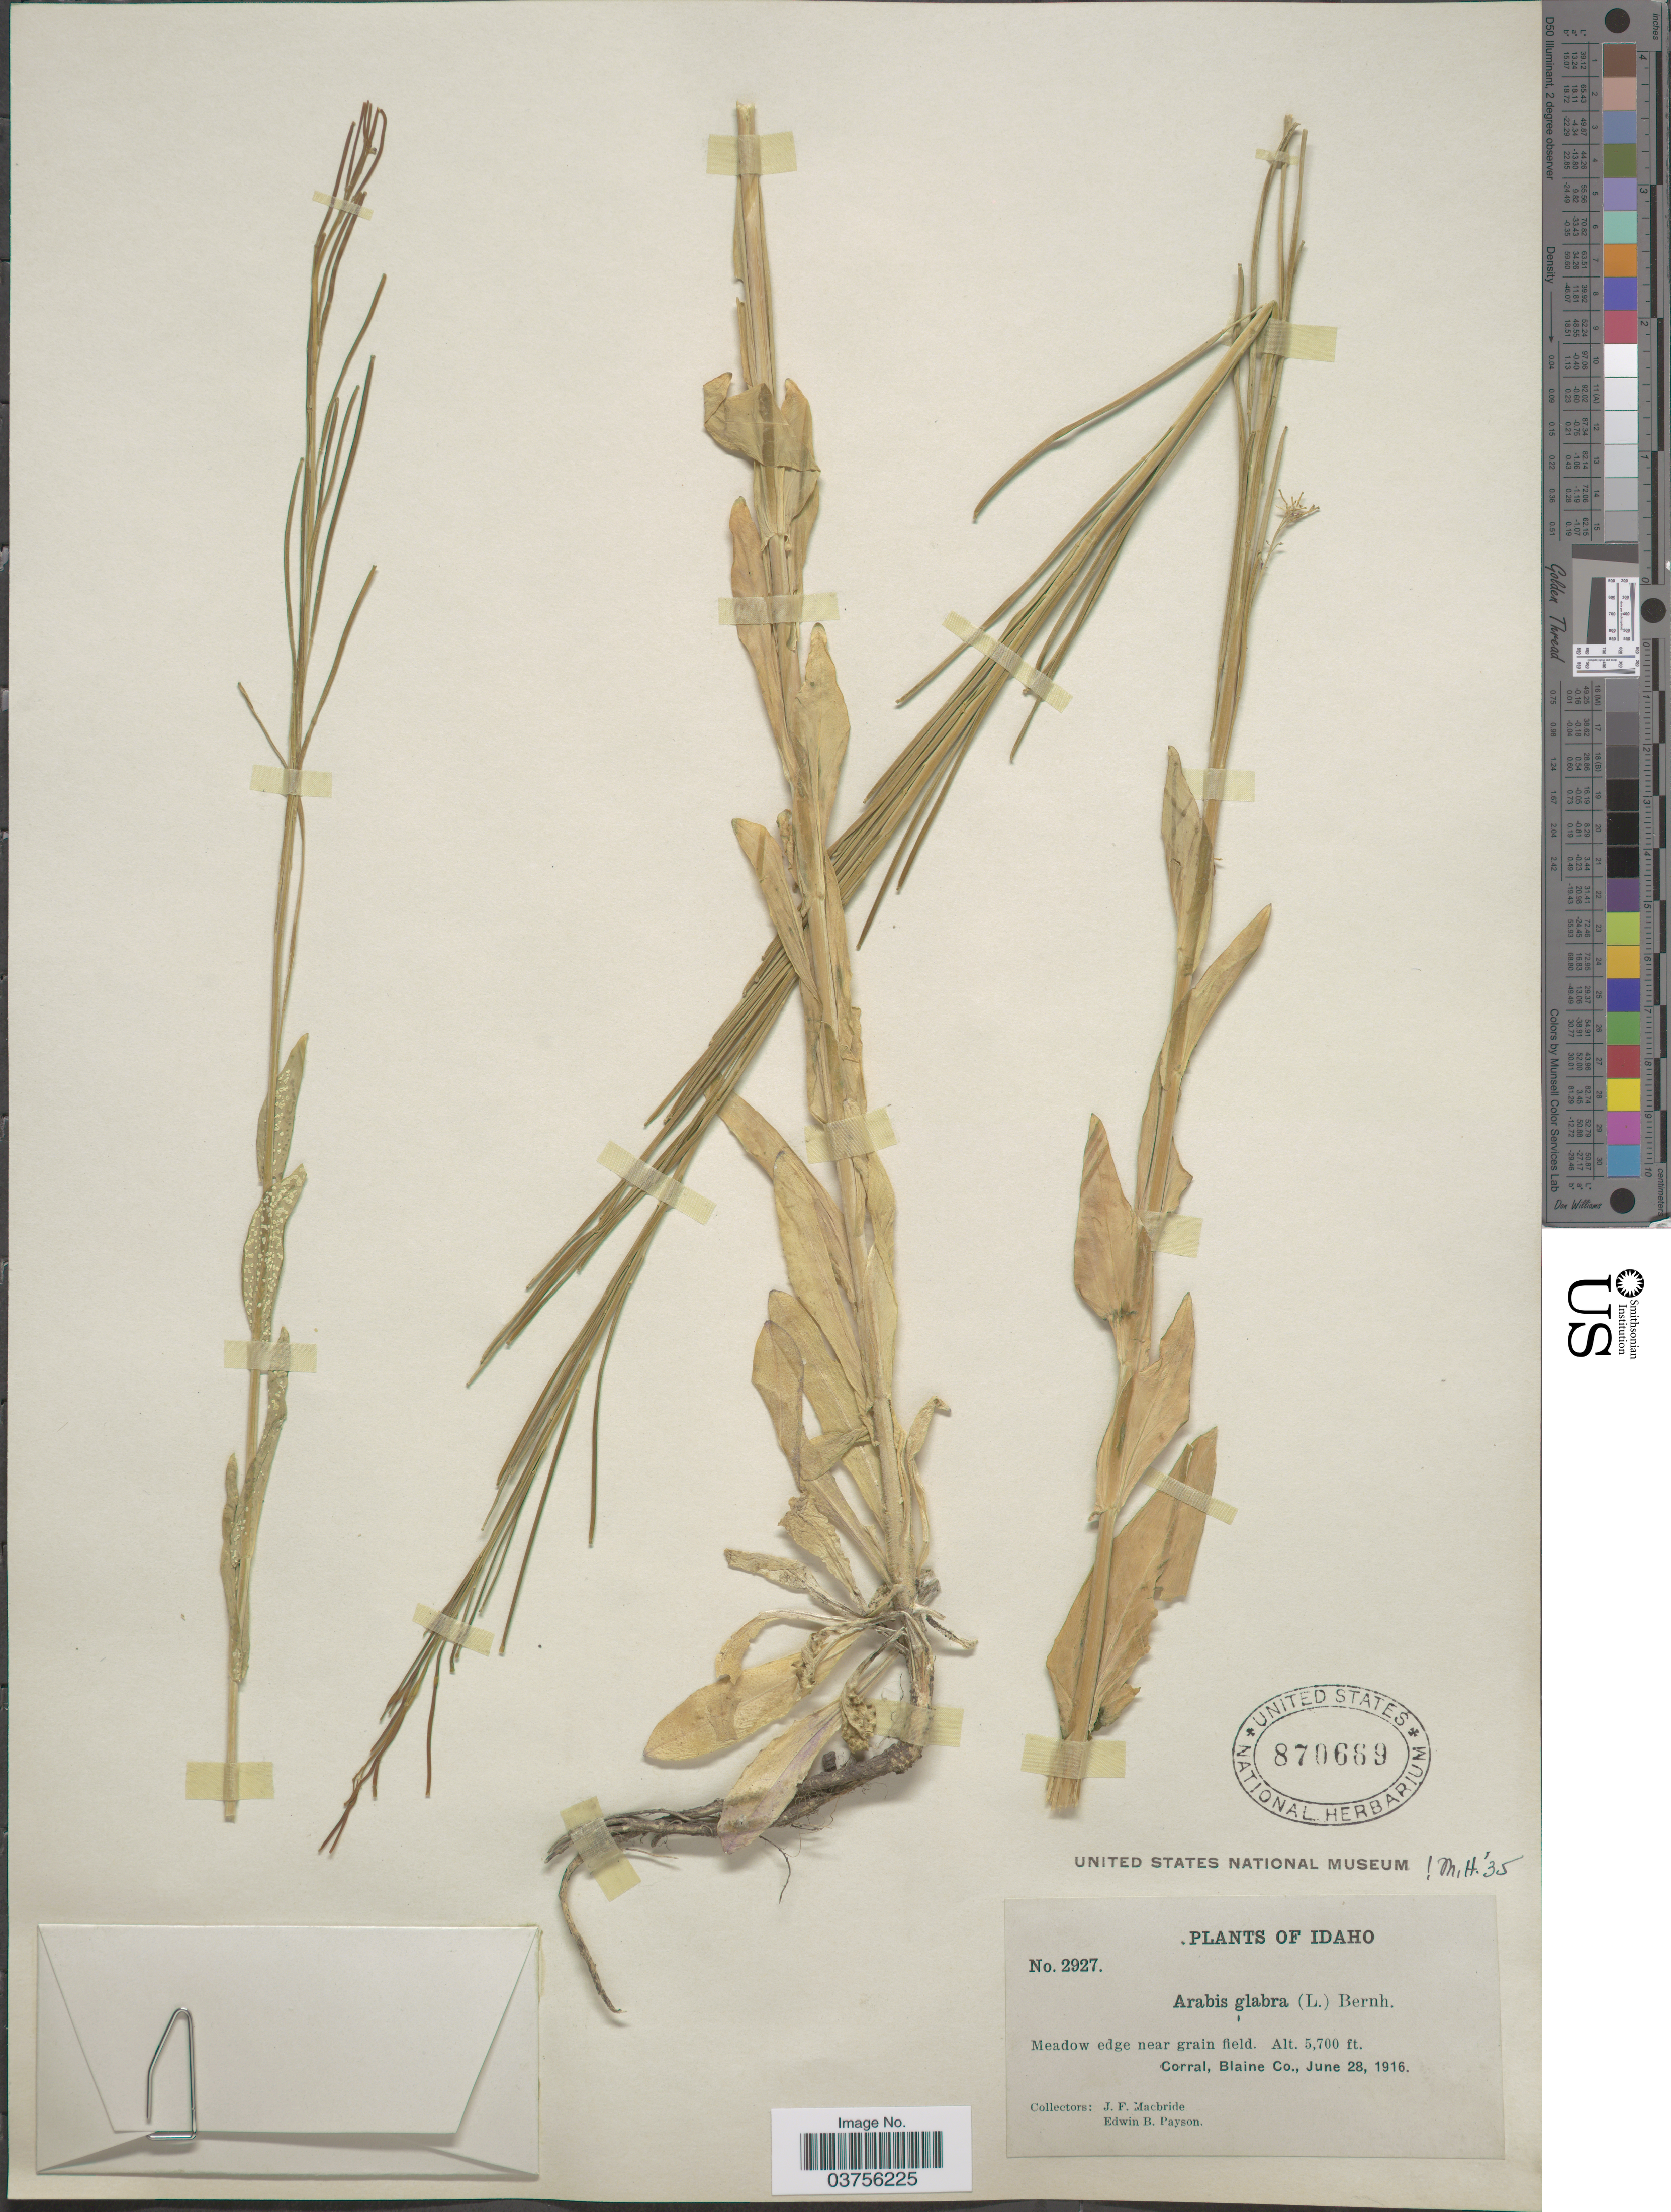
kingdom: Plantae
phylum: Tracheophyta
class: Magnoliopsida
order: Brassicales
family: Brassicaceae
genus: Turritis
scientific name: Turritis glabra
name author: L.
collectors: J. F. Macbride & E. B. Payson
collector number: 2927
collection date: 1916-06-28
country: United States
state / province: Idaho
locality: Corral, Blaine Co.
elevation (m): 1737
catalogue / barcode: US 870669